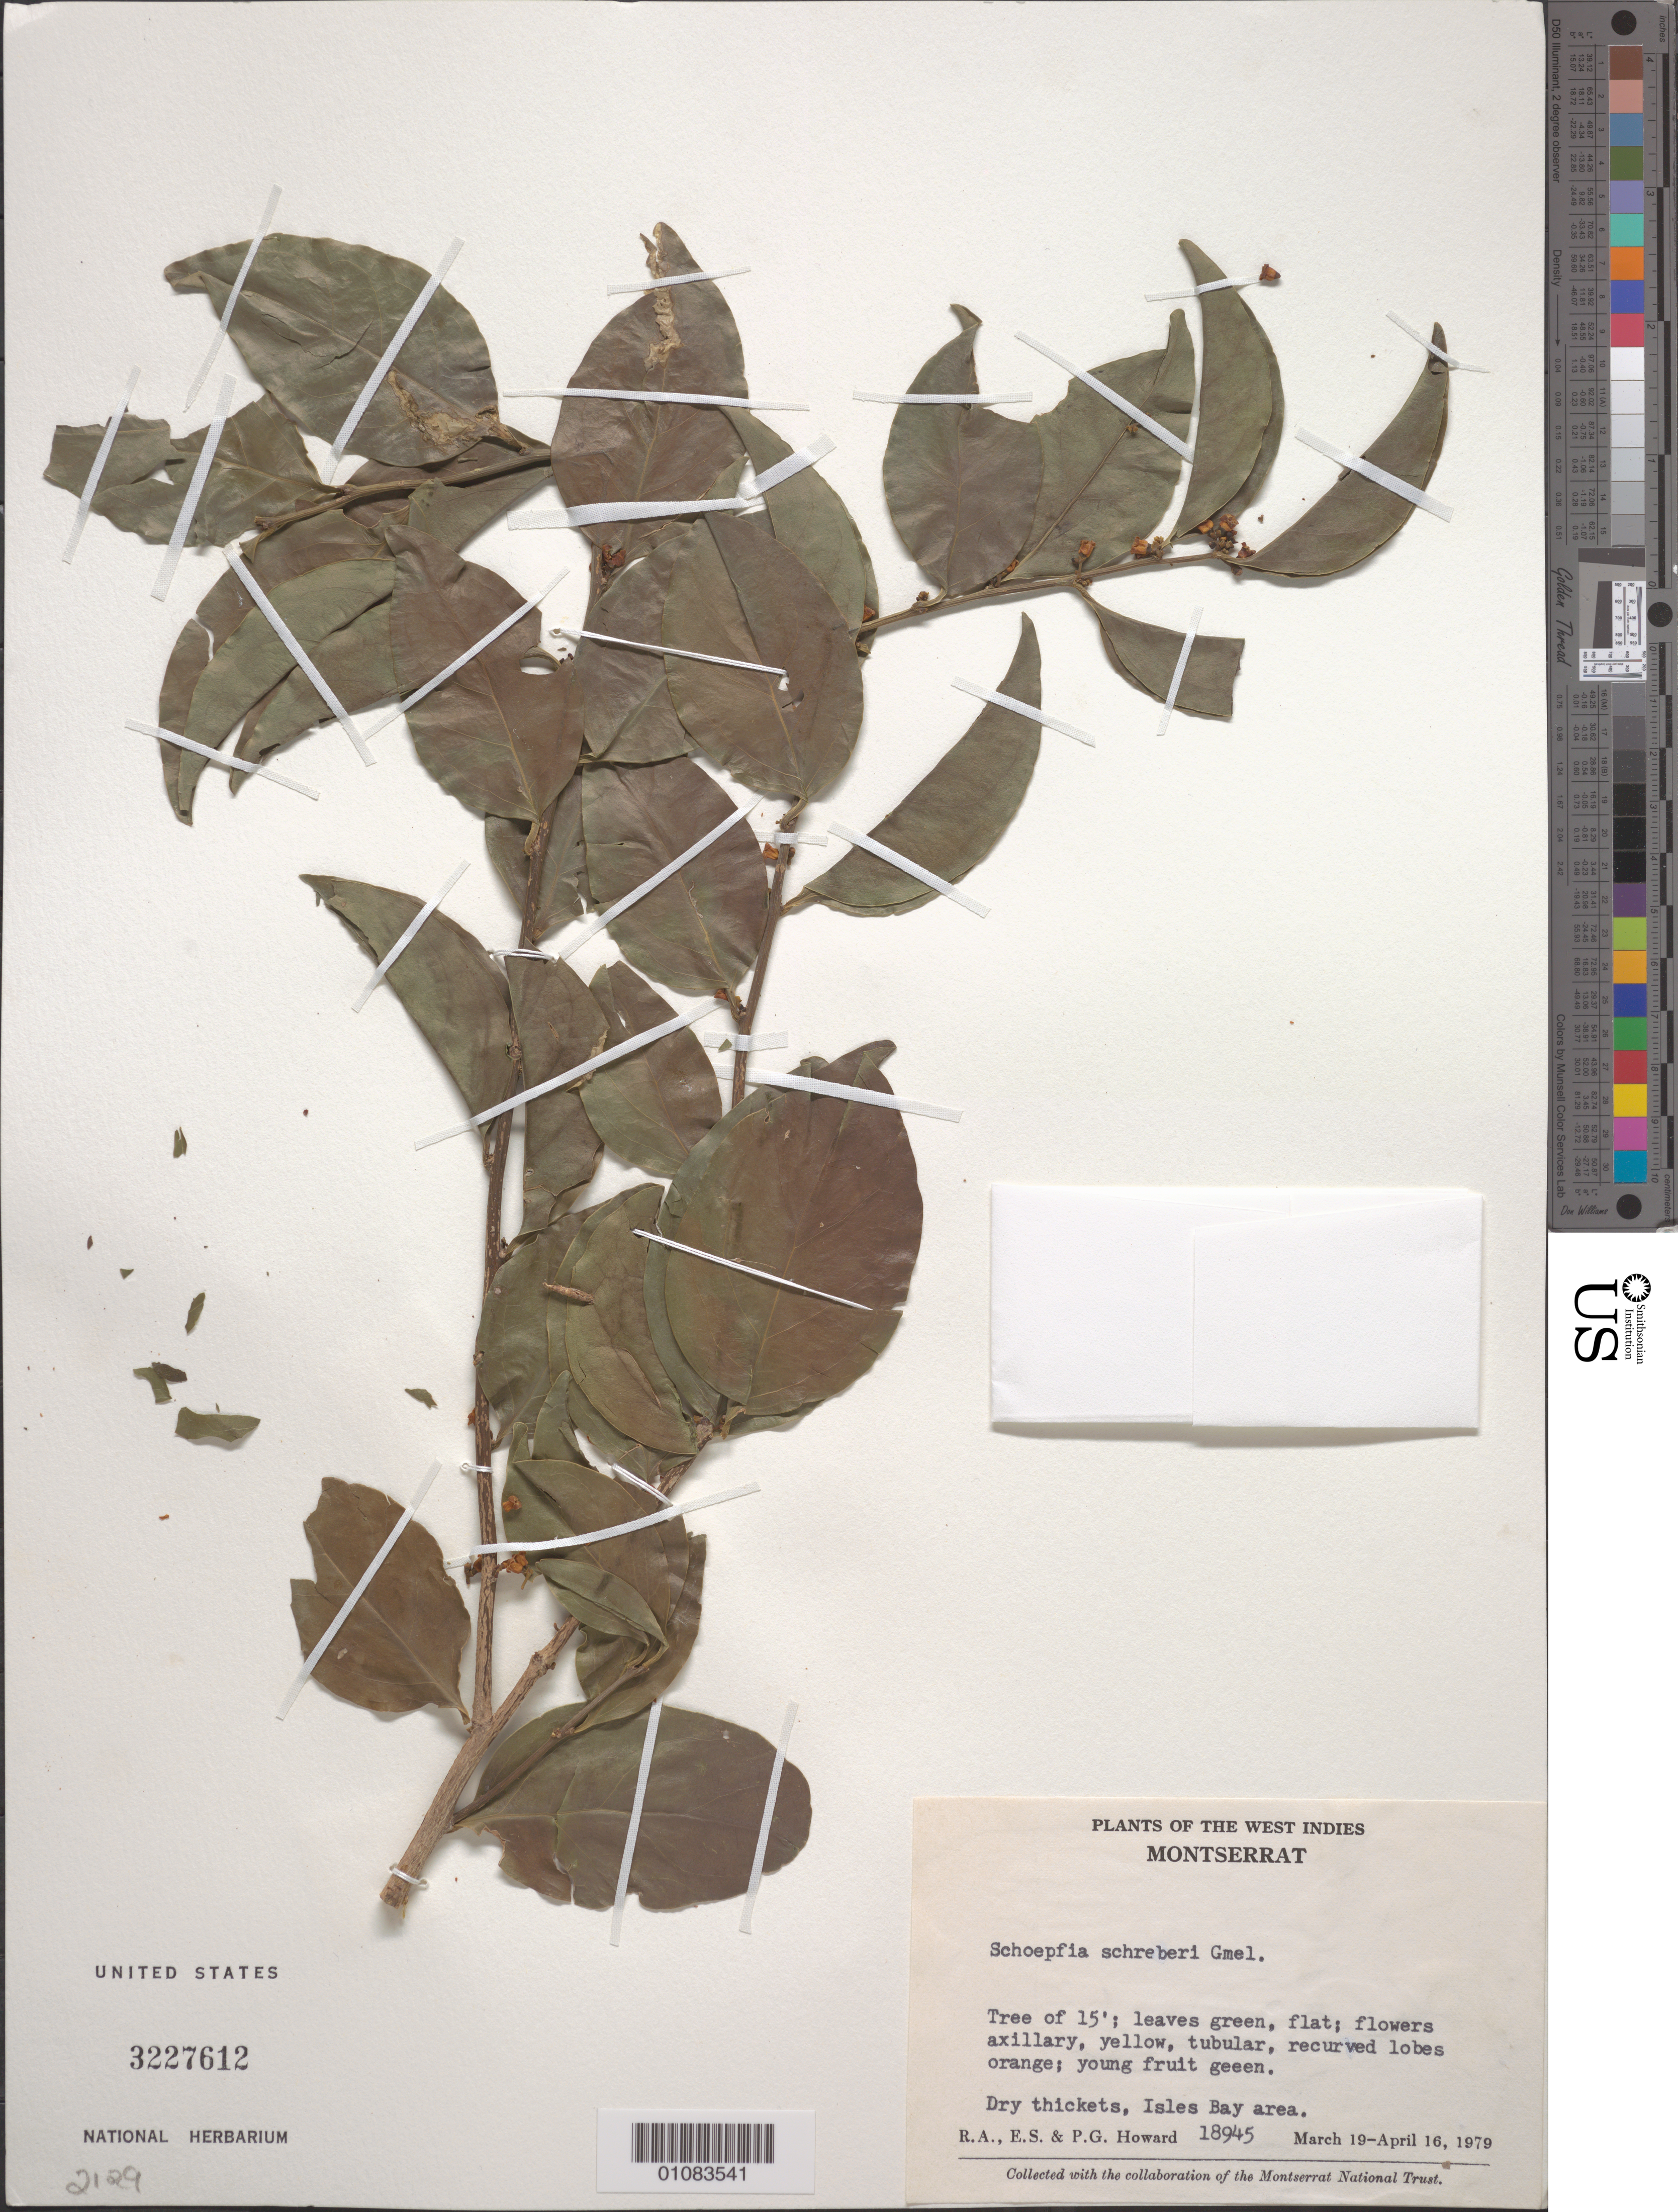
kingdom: Plantae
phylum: Tracheophyta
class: Magnoliopsida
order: Santalales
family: Schoepfiaceae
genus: Schoepfia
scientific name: Schoepfia schreberi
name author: J.F. Gmel.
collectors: R. A. Howard, E. S. Howard & P. Howard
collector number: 18945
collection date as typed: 19 Mar 1979 to 16 Apr 1979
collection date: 1979-03-19/1979-04-16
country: Montserrat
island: Montserrat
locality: Isles Bay area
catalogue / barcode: US 3227612